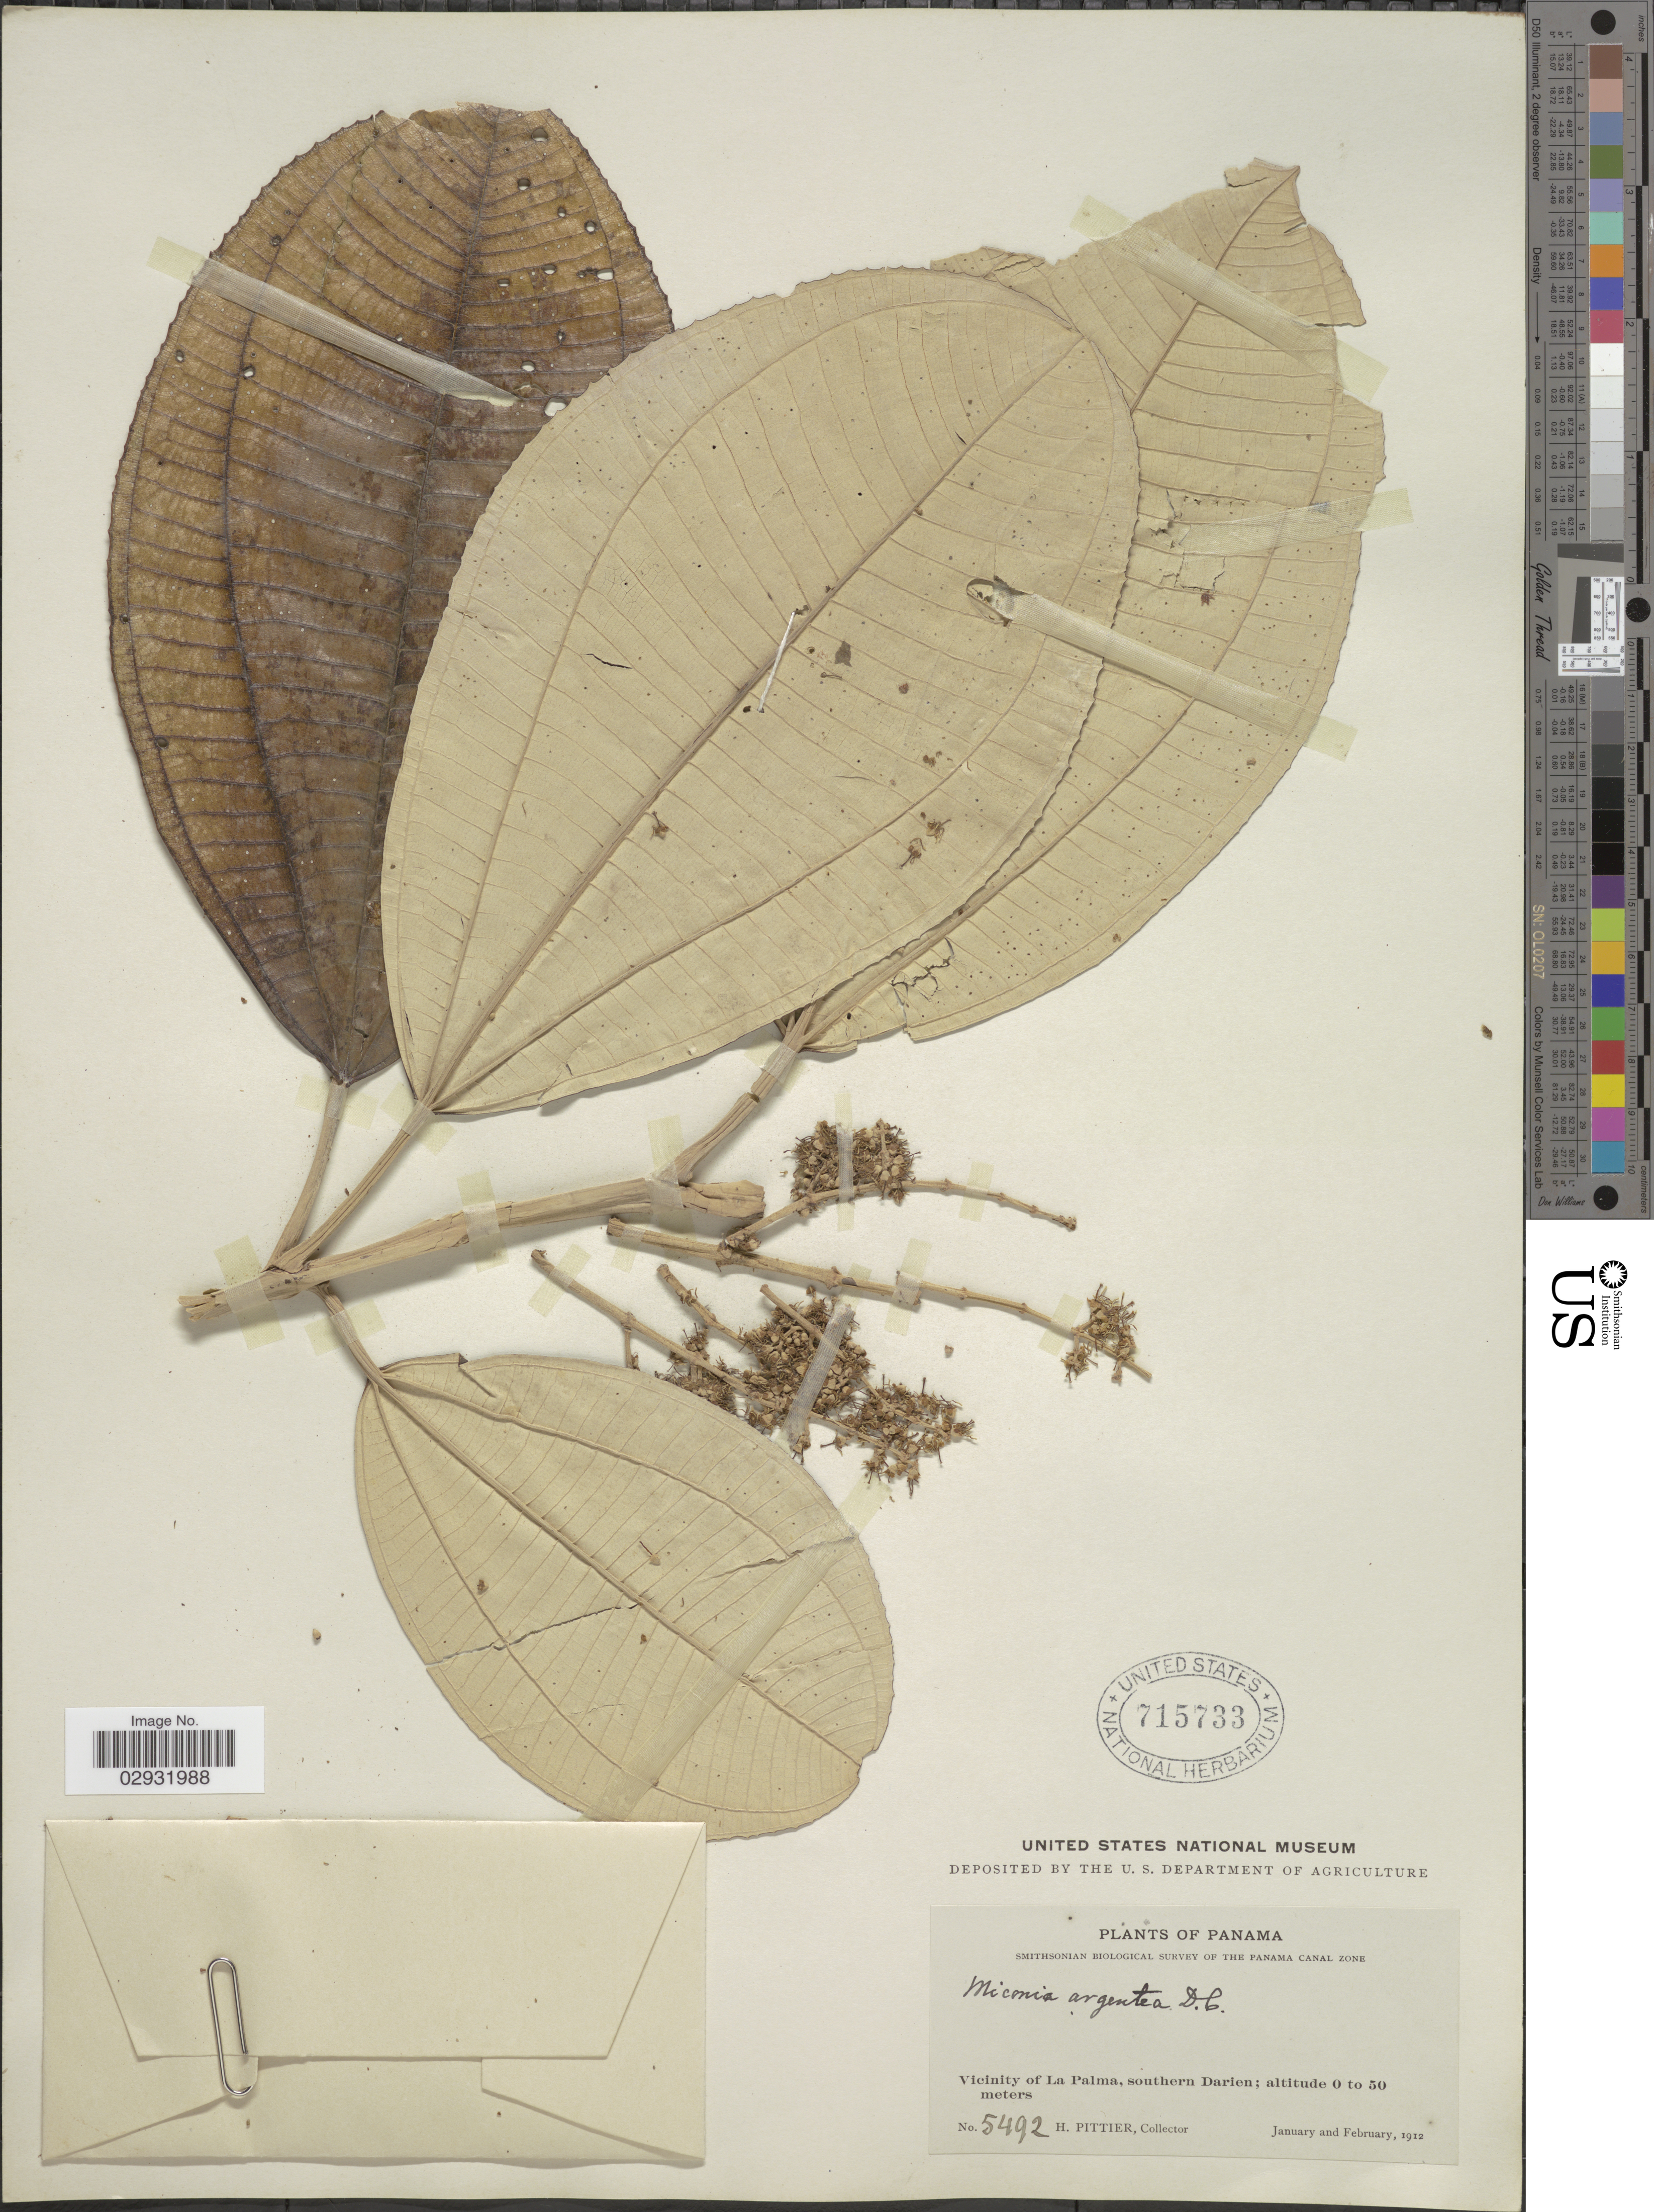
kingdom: Plantae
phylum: Tracheophyta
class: Magnoliopsida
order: Myrtales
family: Melastomataceae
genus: Miconia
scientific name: Miconia argentea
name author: (Sw.) DC.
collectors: H. F. Pittier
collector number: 5492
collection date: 1912-01/1912-02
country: Panama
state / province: Darién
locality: Vicinity of La Palma, southern Darien.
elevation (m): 0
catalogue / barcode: US 715733